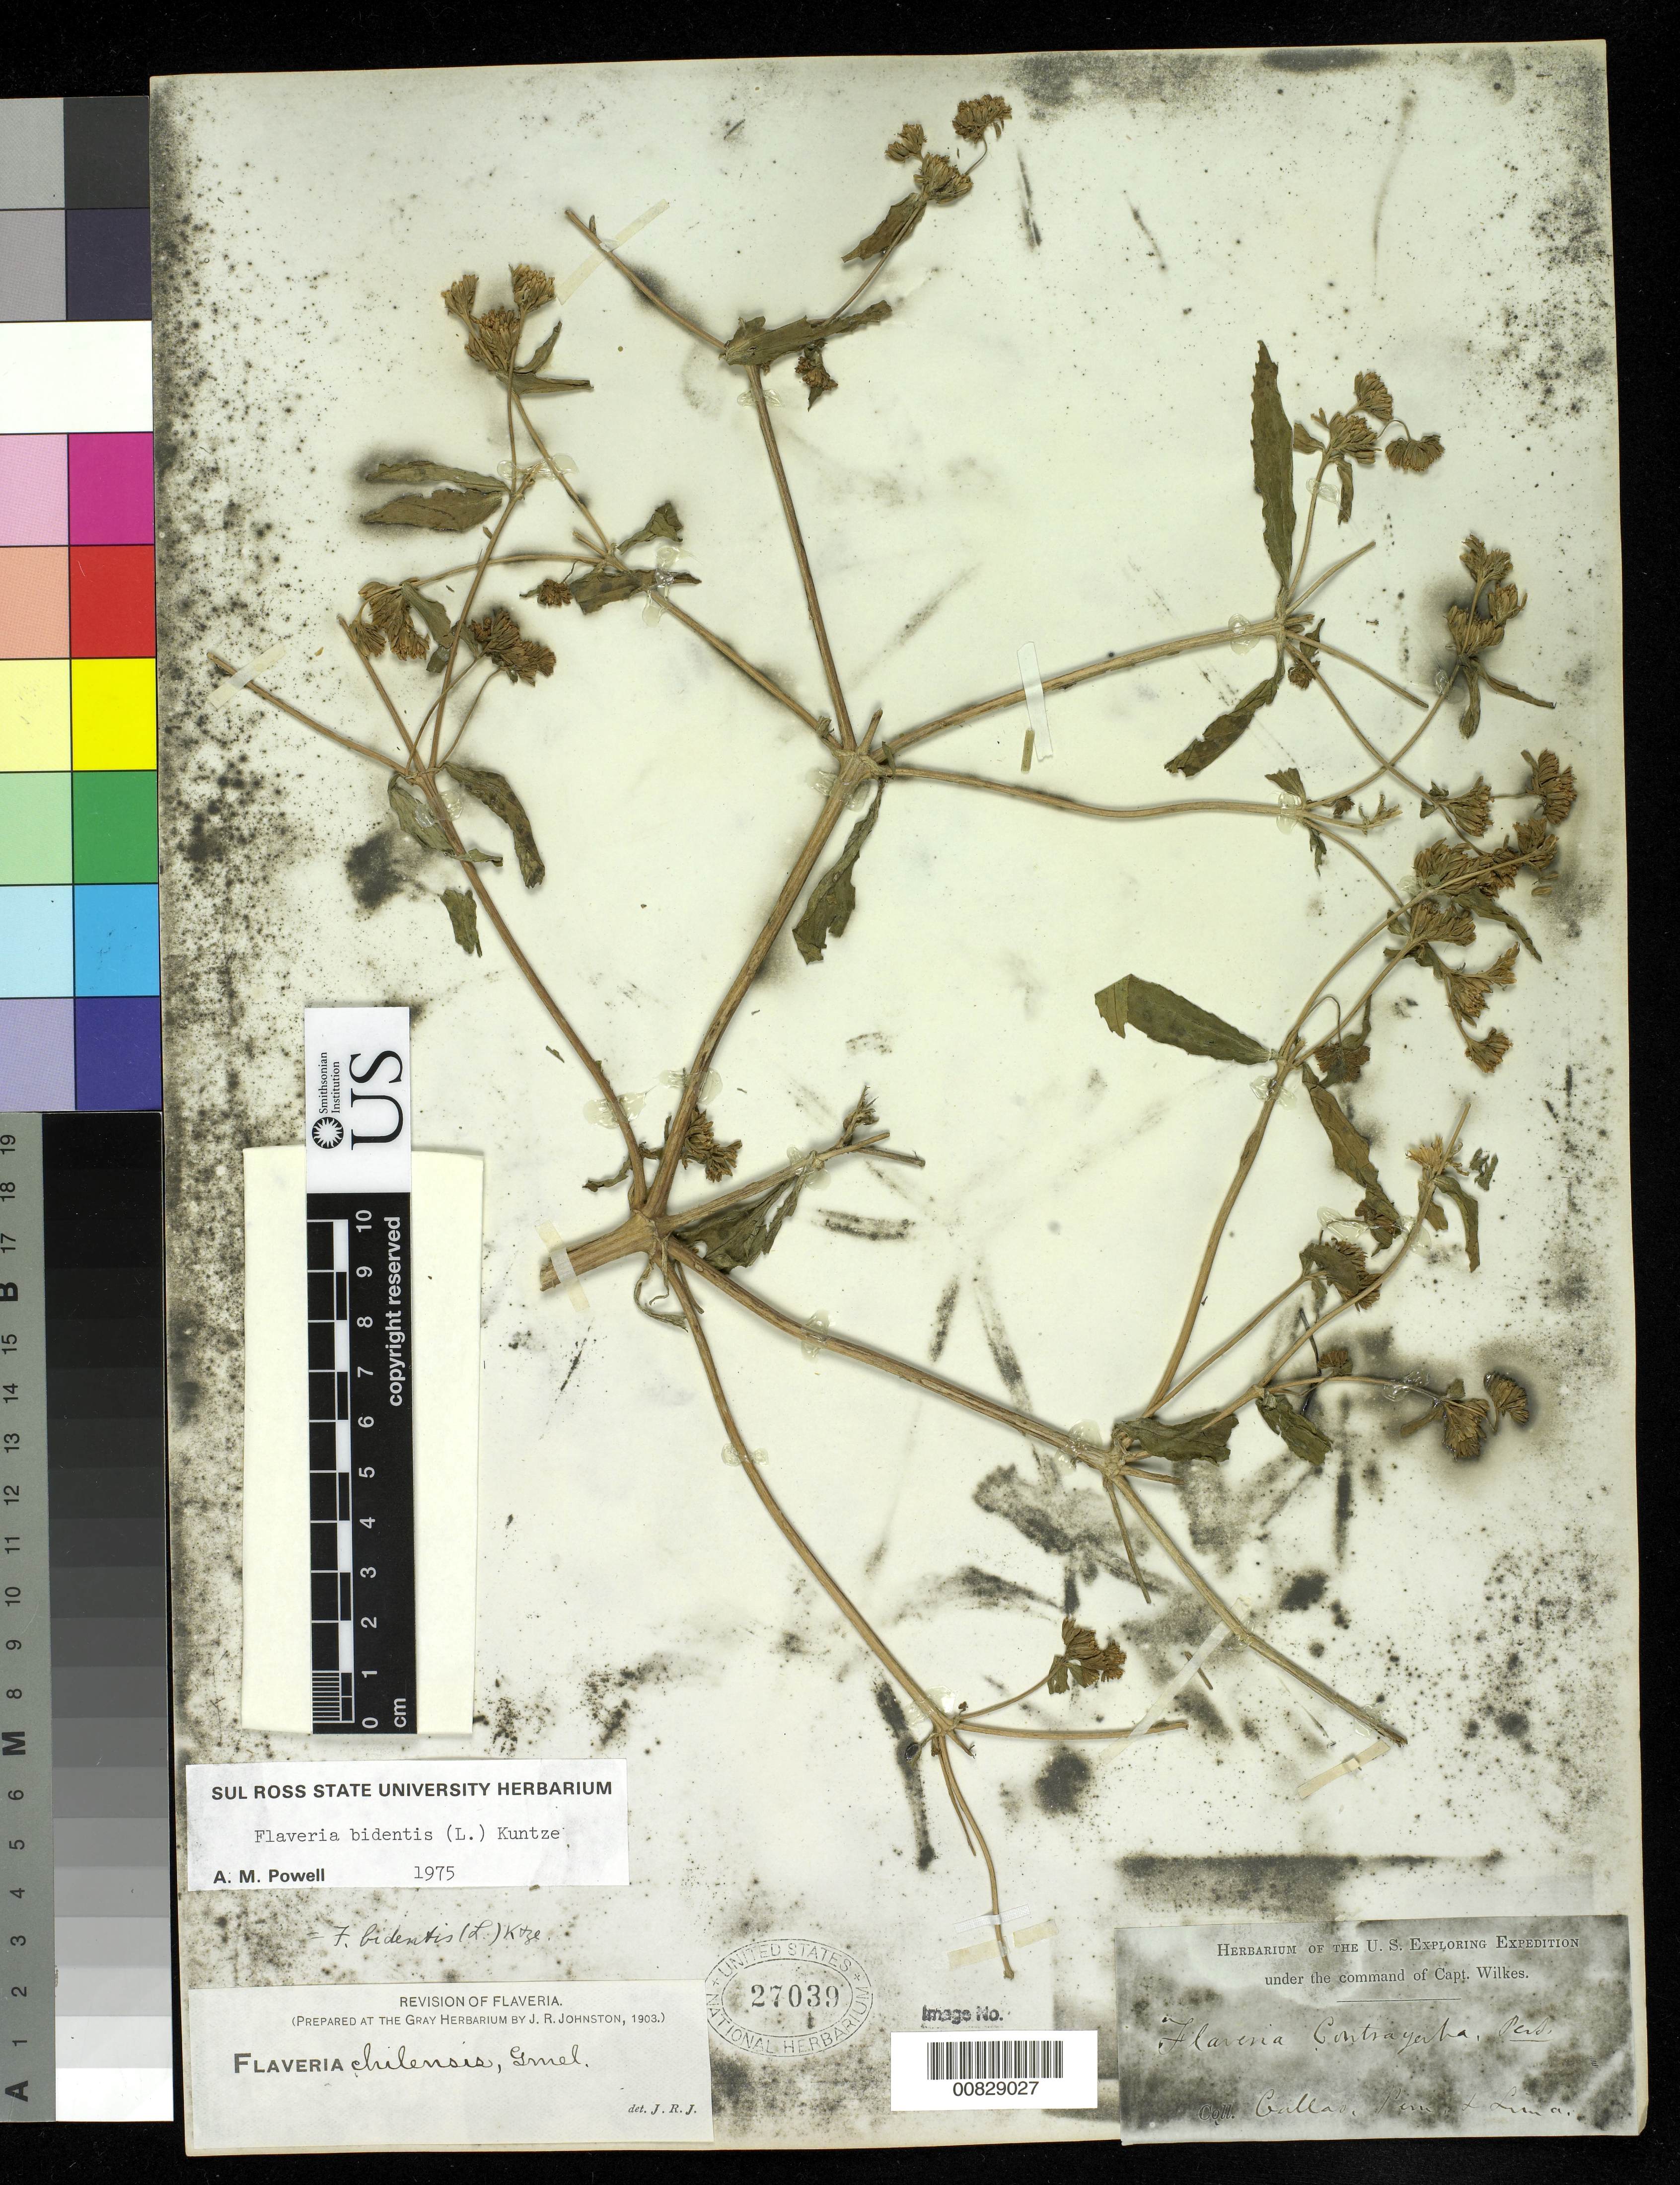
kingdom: Plantae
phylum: Tracheophyta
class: Magnoliopsida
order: Asterales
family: Asteraceae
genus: Flaveria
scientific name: Flaveria bidentis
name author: (L.) Kuntze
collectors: Wilkes Explor. Exped.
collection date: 1838/1842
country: Peru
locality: Callao, Peru and Lima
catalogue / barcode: US 27039